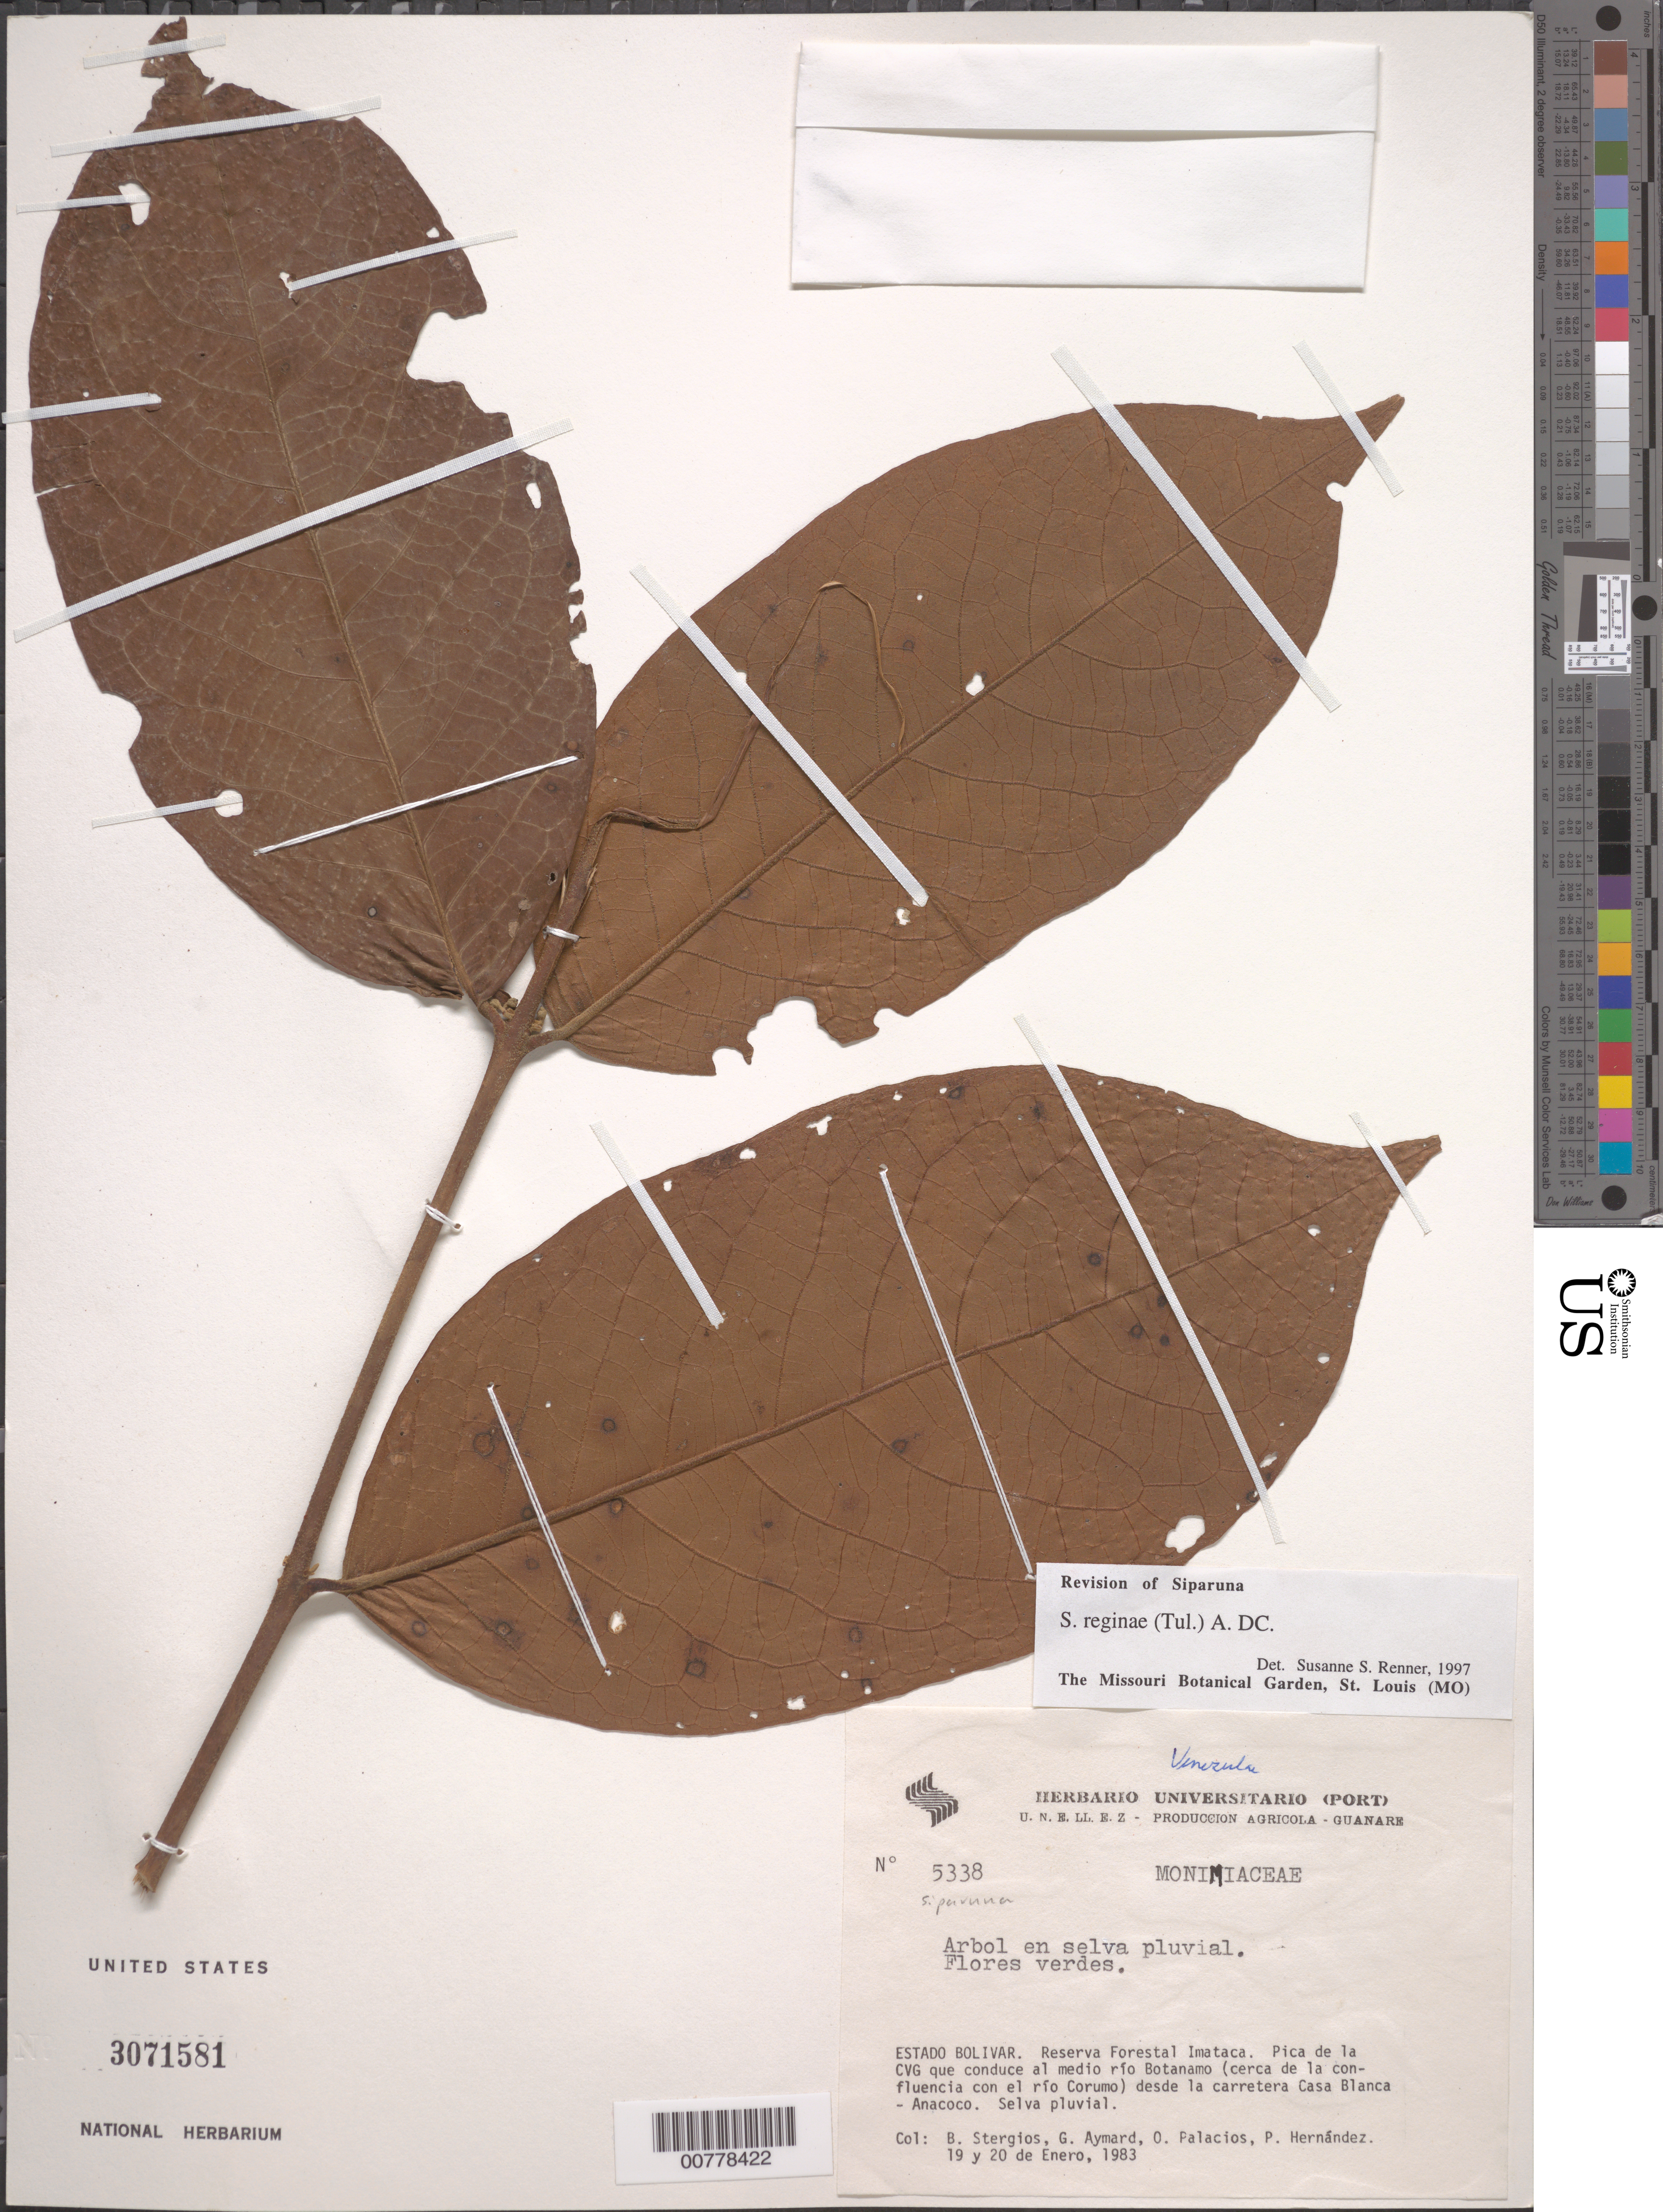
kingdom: Plantae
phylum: Tracheophyta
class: Magnoliopsida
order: Laurales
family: Siparunaceae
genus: Siparuna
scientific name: Siparuna reginae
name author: (Tul.) A. DC.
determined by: Renner, S. S.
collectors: B. G. Stergios, G. A. Aymard, O. Palacios & P. Hernández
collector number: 5338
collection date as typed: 19-Jan-83 to 20-Jan-83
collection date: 1983-01-19/1983-01-20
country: Venezuela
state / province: Bolívar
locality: Reserva Forestal Imataca, Pica de la CVG que conduce al medio Río Botanamo (cerca de la confluencia con el Río Coruma) desde la carretera Casa Blanca - Anacoco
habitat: Selva pluvial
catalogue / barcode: US 3071581